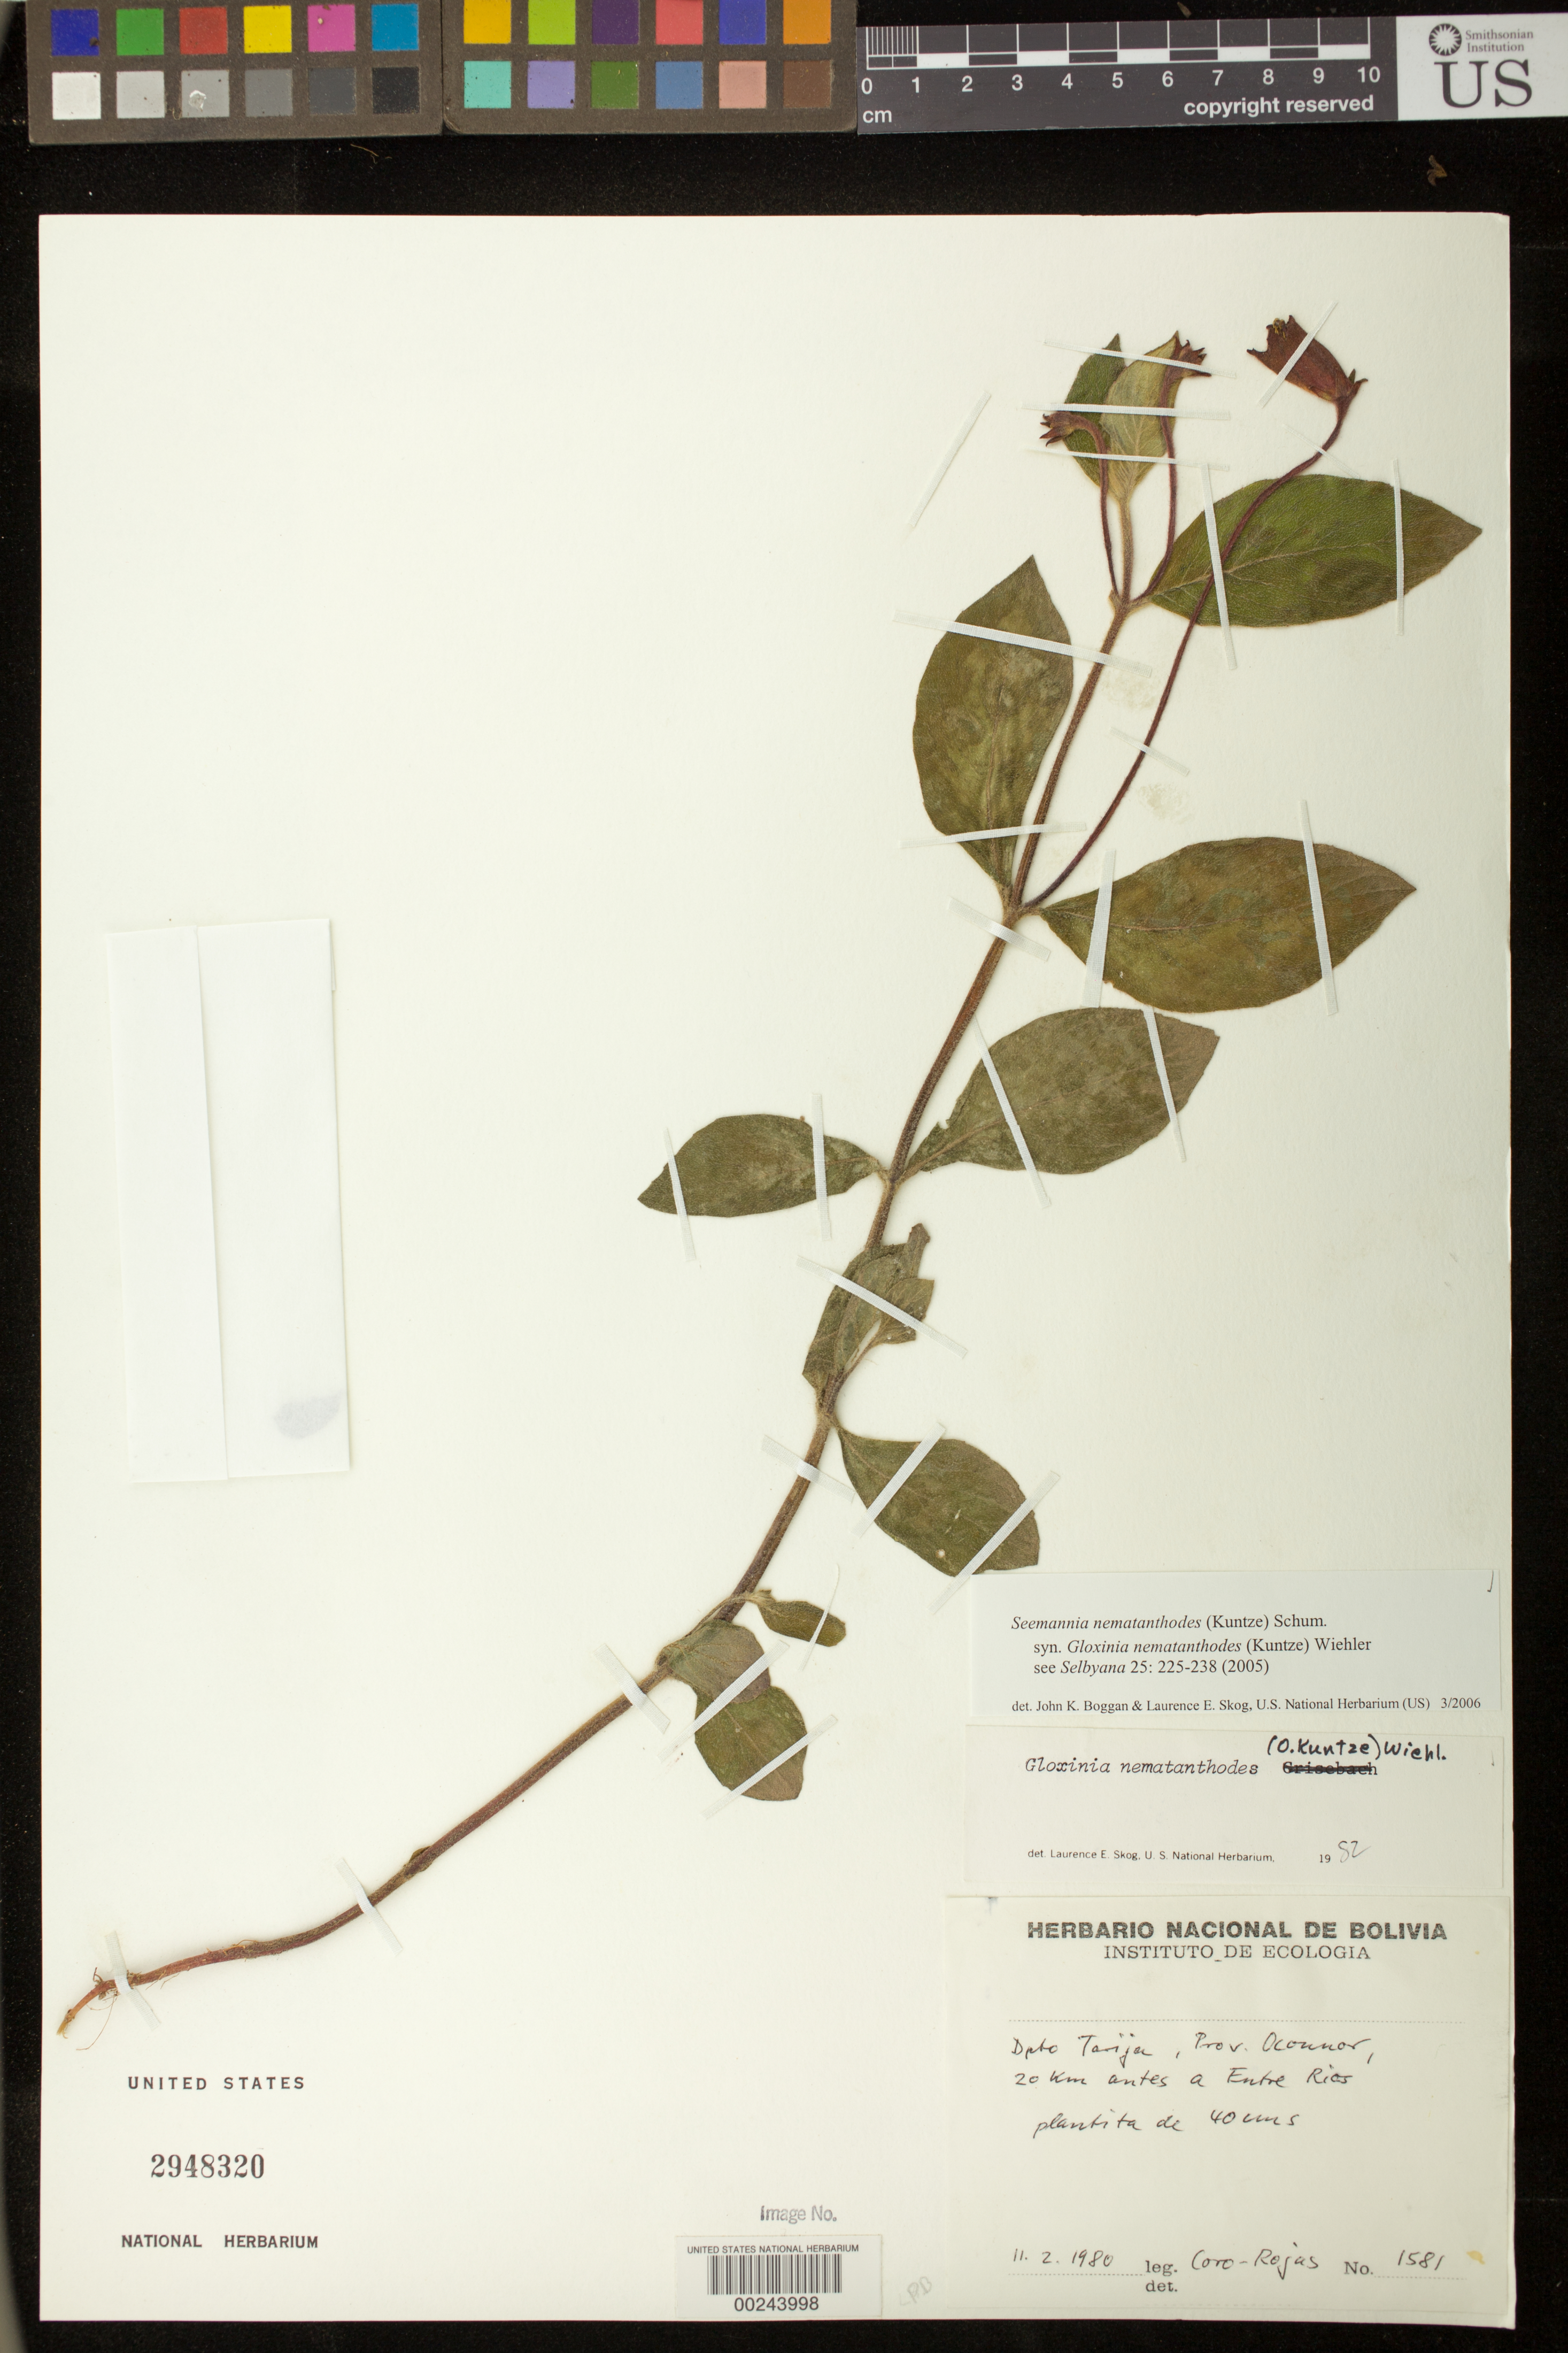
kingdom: Plantae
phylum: Tracheophyta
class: Magnoliopsida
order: Lamiales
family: Gesneriaceae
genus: Seemannia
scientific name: Seemannia nematanthodes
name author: (Kuntze) K. Schum.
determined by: Boggan, J. K.; Skog, L. E.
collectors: -- Coro Rojas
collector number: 1581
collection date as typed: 11 Feb 1980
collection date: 1980-02-11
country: Bolivia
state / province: Tarija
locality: Prov. Oconnor, 20 km antes a Entre Rios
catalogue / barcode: US 2948320